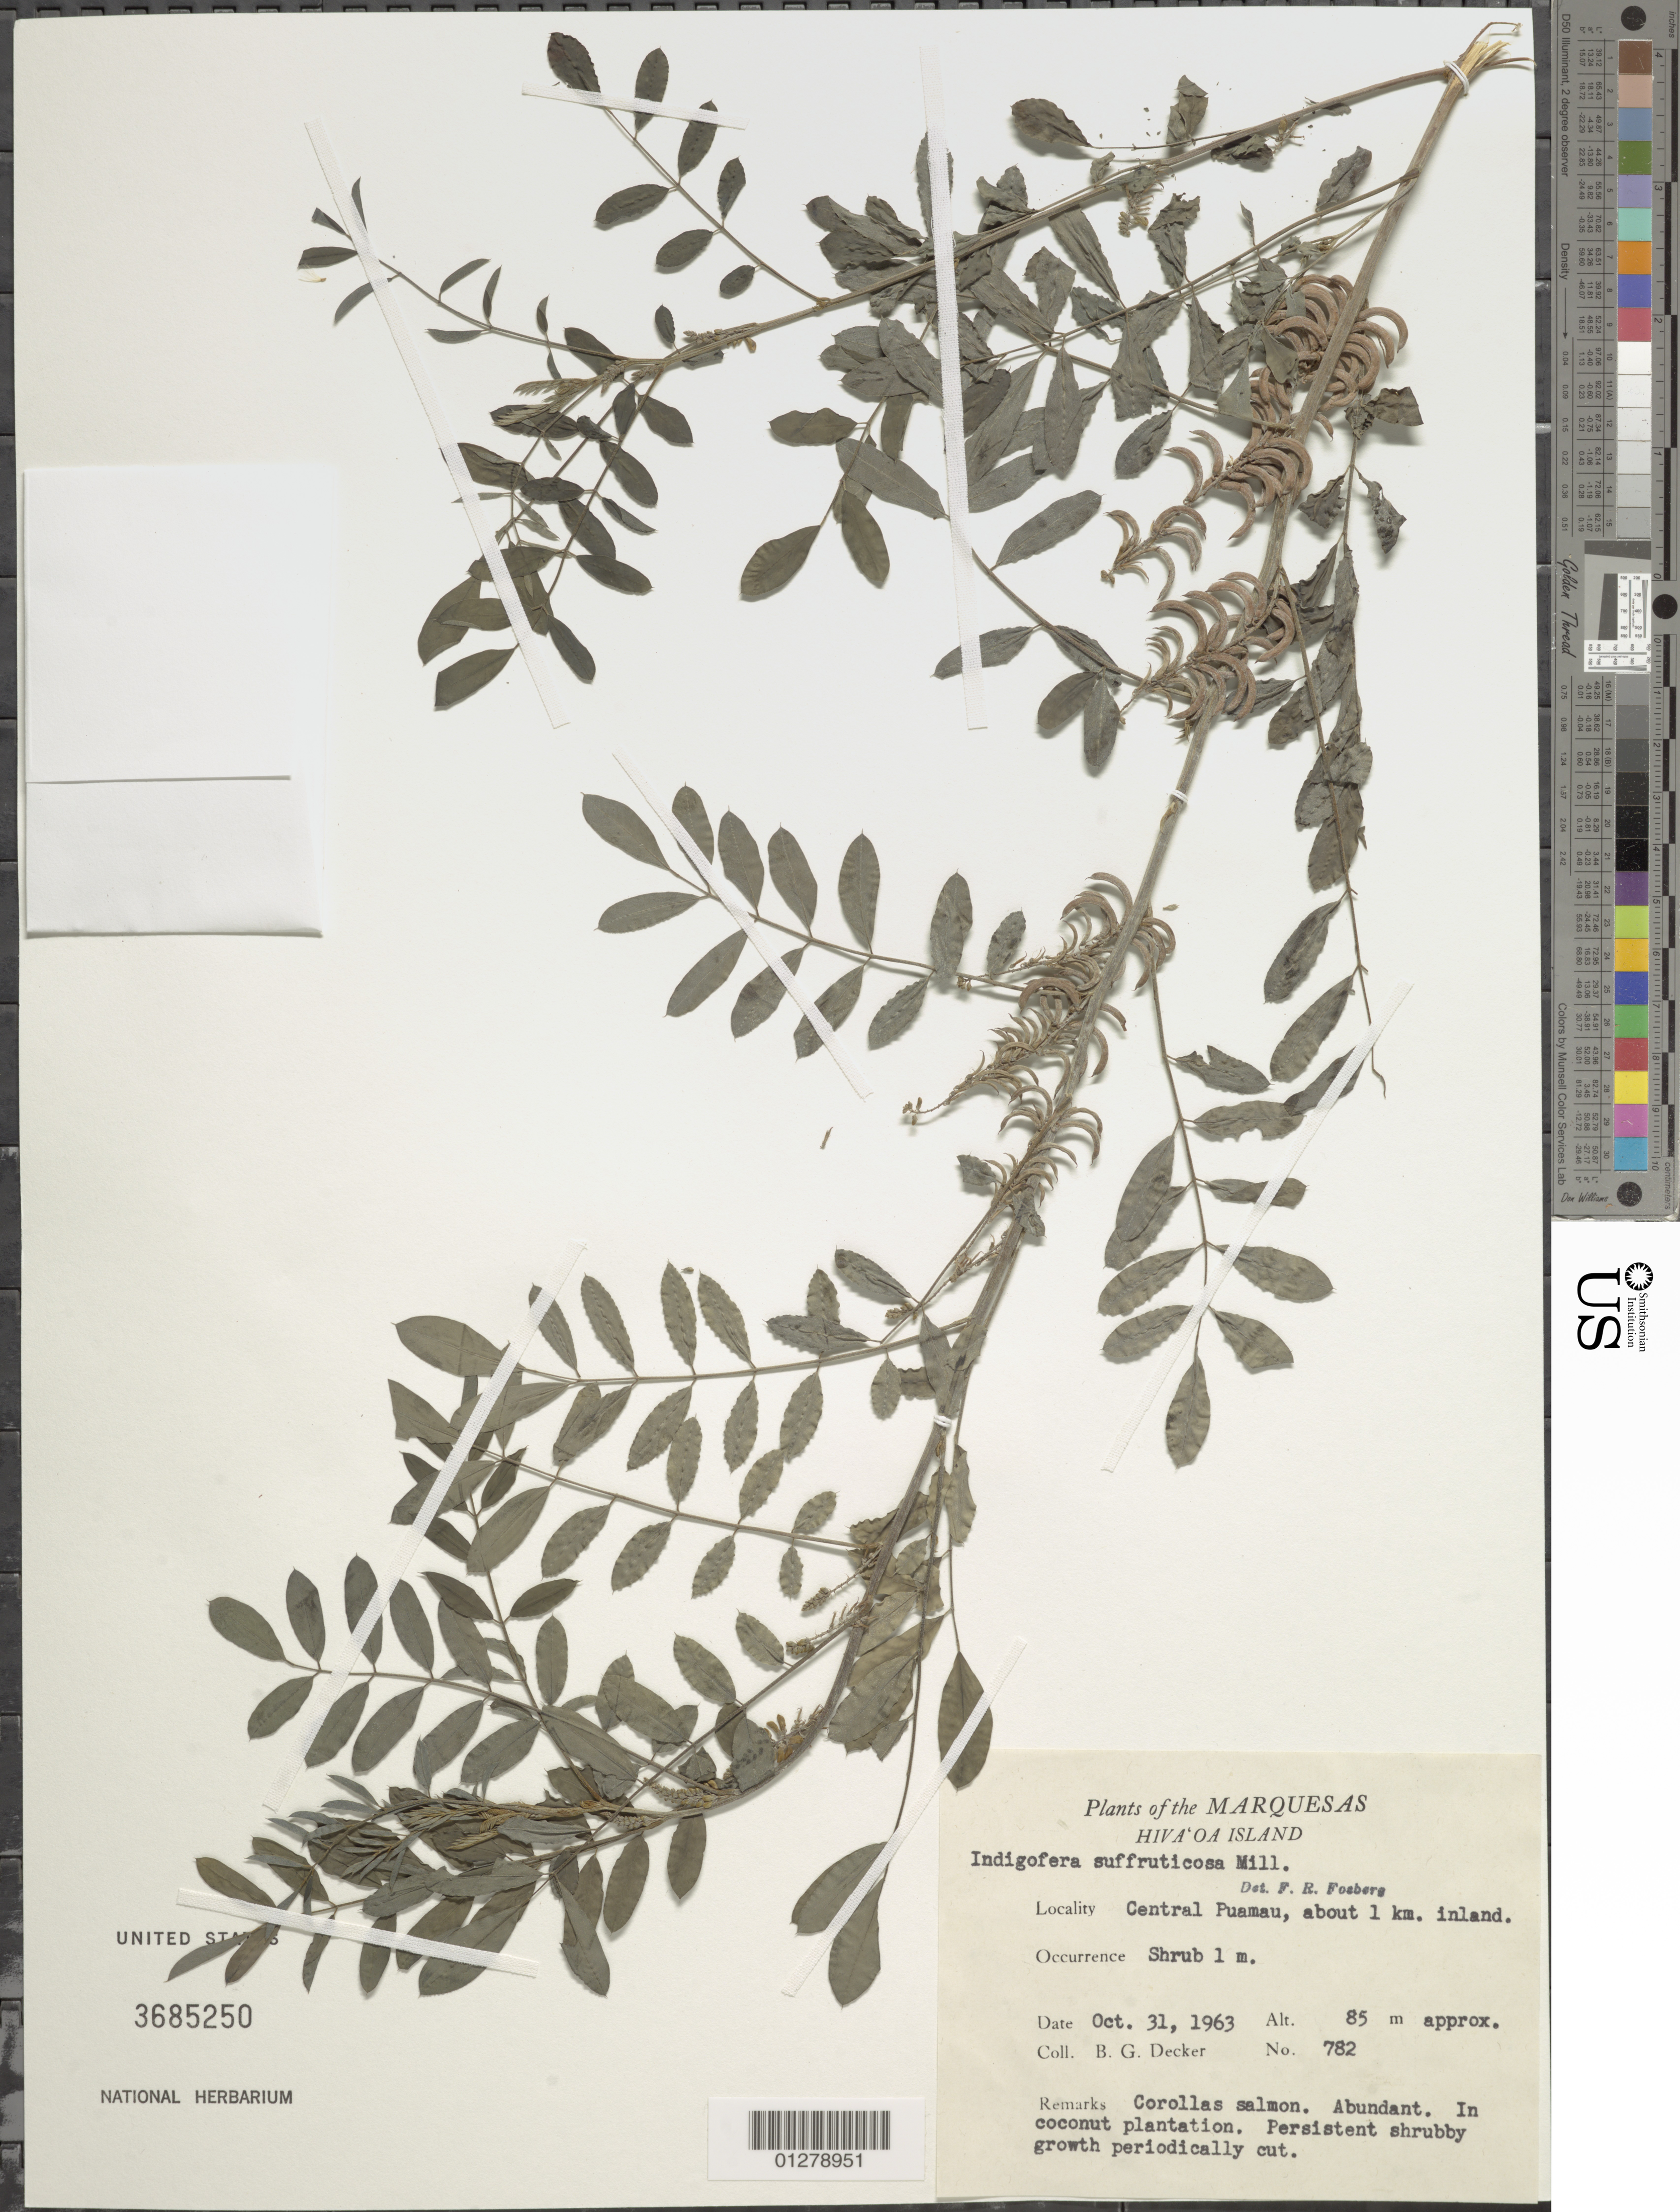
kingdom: Plantae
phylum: Tracheophyta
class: Magnoliopsida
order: Fabales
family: Fabaceae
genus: Indigofera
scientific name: Indigofera suffruticosa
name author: Mill.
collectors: B. G. Decker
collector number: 782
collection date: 1963-10-31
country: French Polynesia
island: Hiva Oa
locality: central Puamau Valley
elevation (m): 85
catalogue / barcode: US 3685250